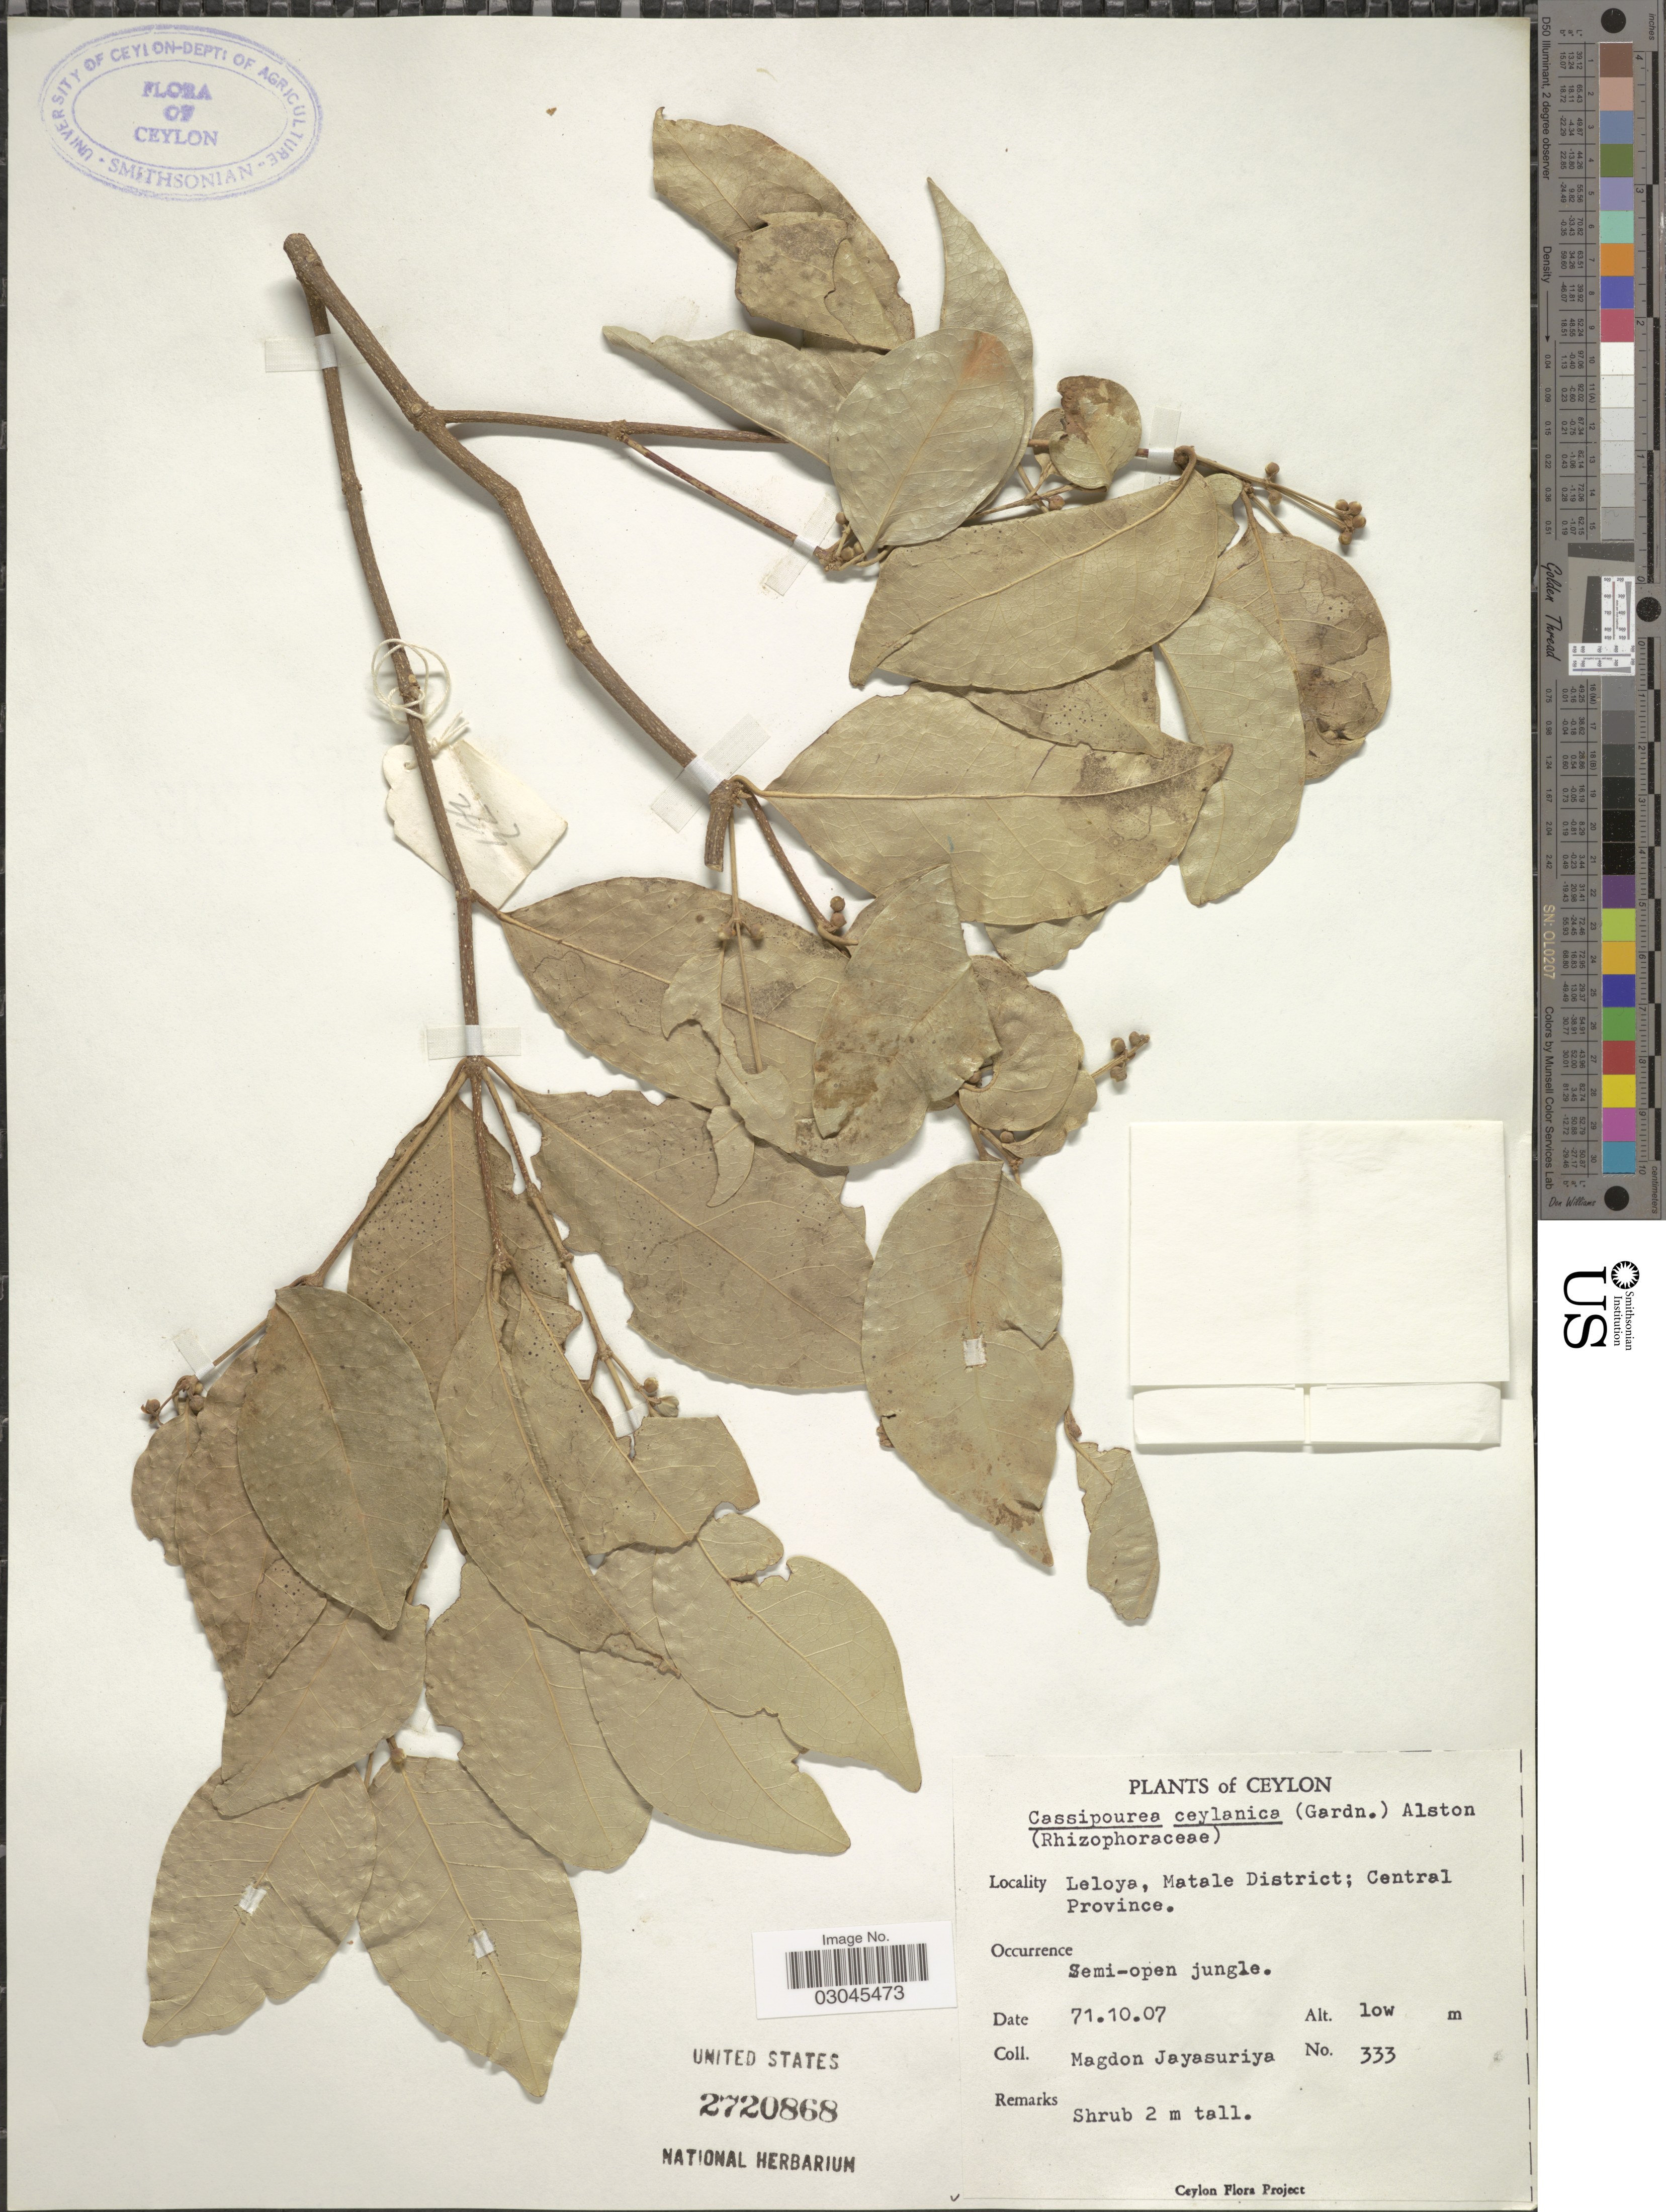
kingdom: Plantae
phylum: Tracheophyta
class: Magnoliopsida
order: Malpighiales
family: Rhizophoraceae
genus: Cassipourea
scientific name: Cassipourea ceylanica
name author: (Gardner) Alston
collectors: A. H. Jayasuriya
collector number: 333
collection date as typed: Transcribed d/m/y: 7/10/71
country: Sri Lanka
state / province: Central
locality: Ceylon. Leloya, Matale District; Central Province.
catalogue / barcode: US 2720868